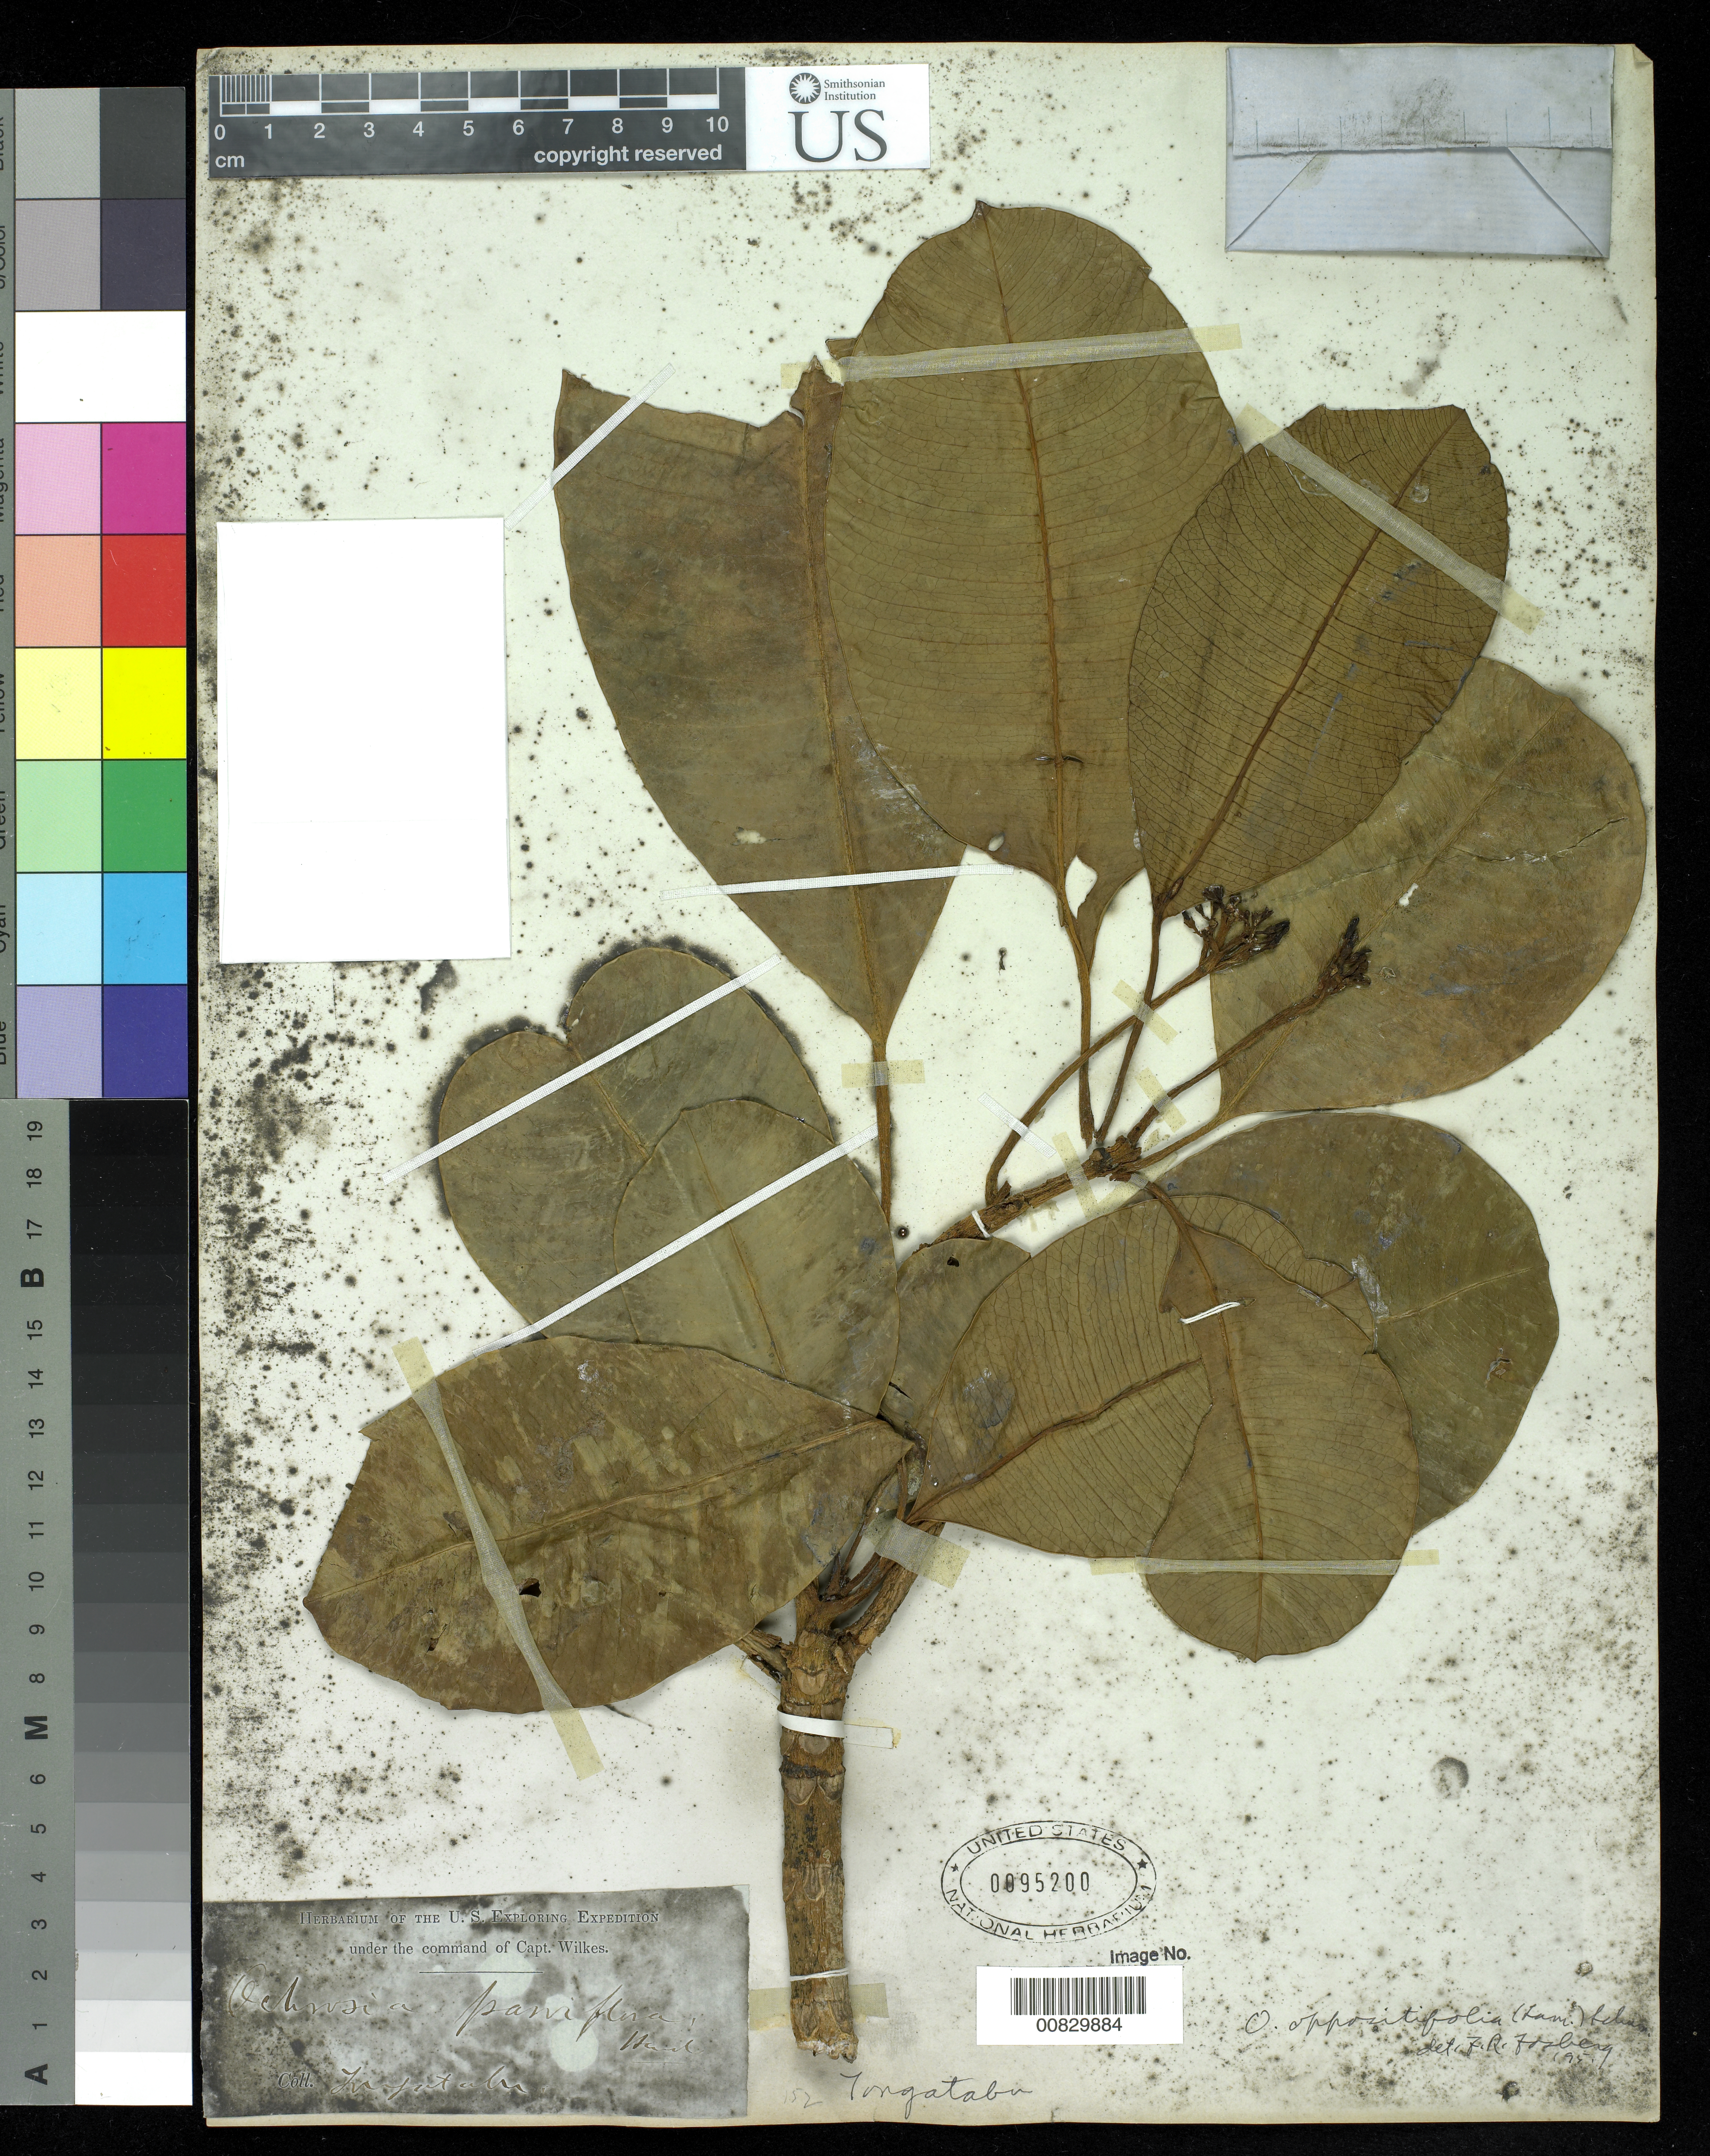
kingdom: Plantae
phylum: Tracheophyta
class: Magnoliopsida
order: Gentianales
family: Apocynaceae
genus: Ochrosia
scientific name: Ochrosia oppositifolia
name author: (Lam.) K. Schum.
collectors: Wilkes Explor. Exped.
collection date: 1838/1842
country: Tonga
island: Tongatapu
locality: Tongatapu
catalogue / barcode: US 95200